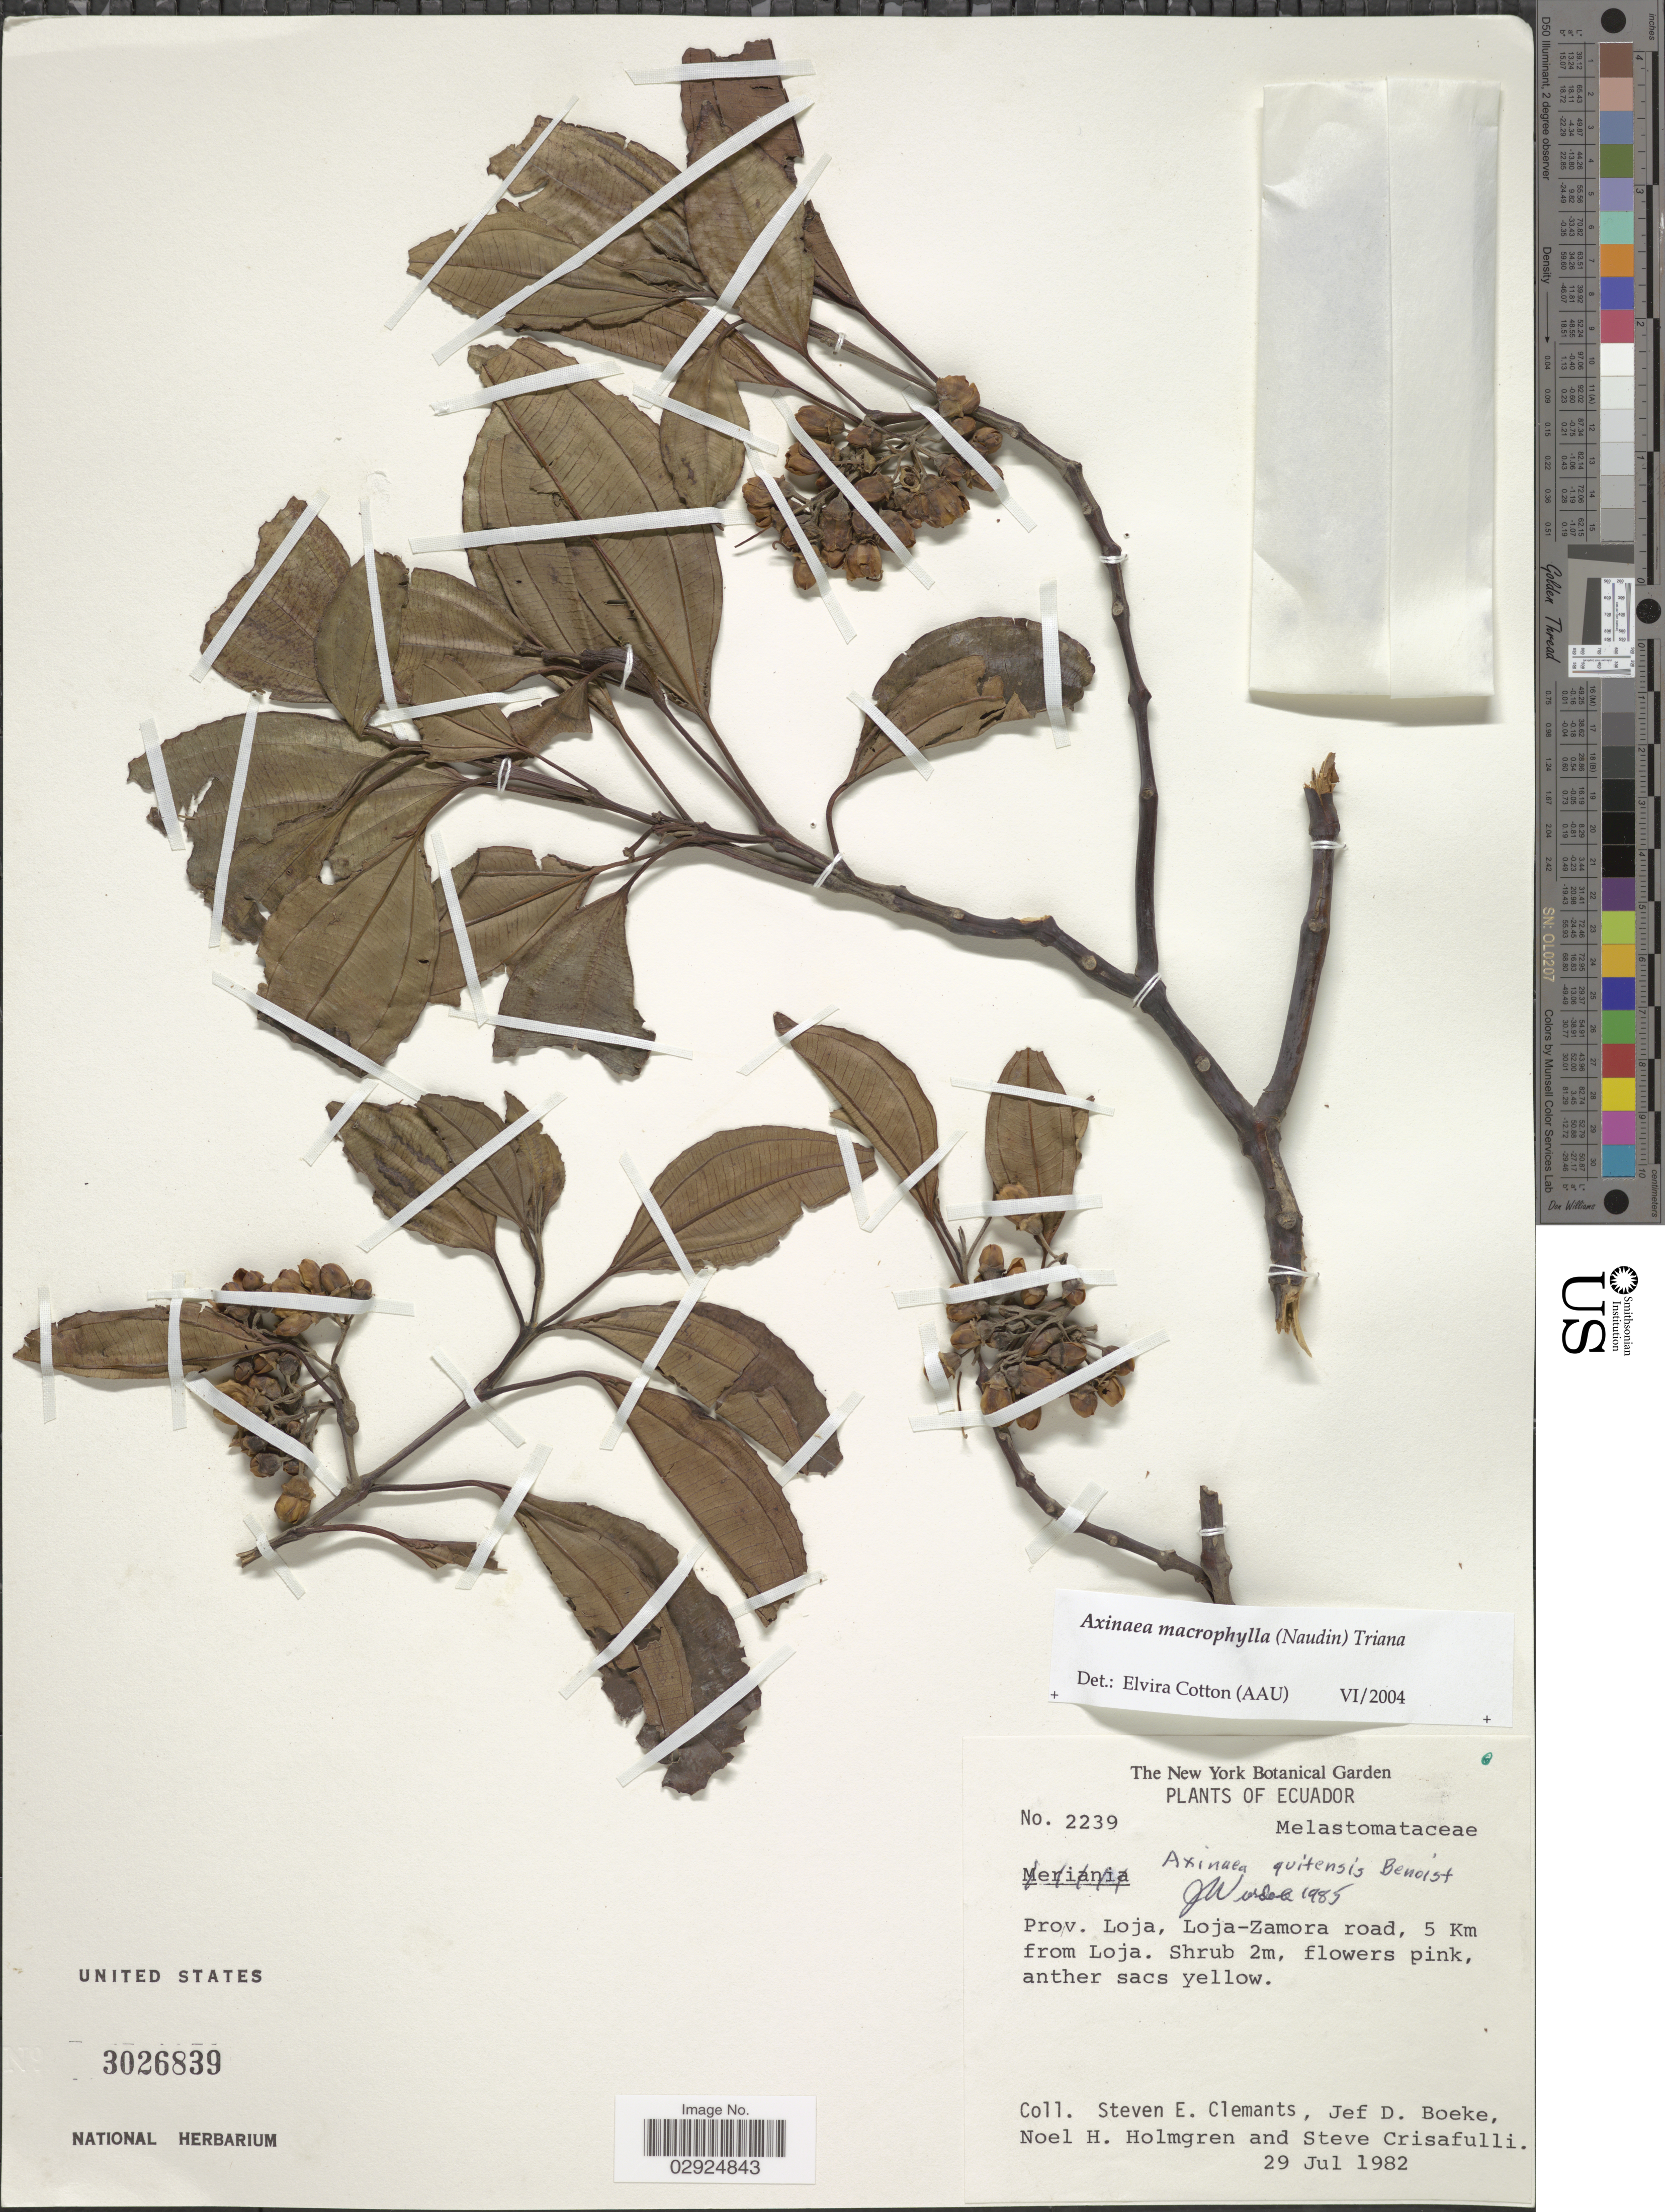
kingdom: Plantae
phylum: Tracheophyta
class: Magnoliopsida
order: Myrtales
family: Melastomataceae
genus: Axinaea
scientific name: Axinaea macrophylla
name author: (Naudin) Triana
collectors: S. Clemants, J. Boeke, N. H. Holmgren & S. Crisafulli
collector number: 2239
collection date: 1982-07-29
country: Ecuador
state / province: Loja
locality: Prov. Loja, Loja-Zamora road, 5 Km from Loja.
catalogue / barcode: US 3026839